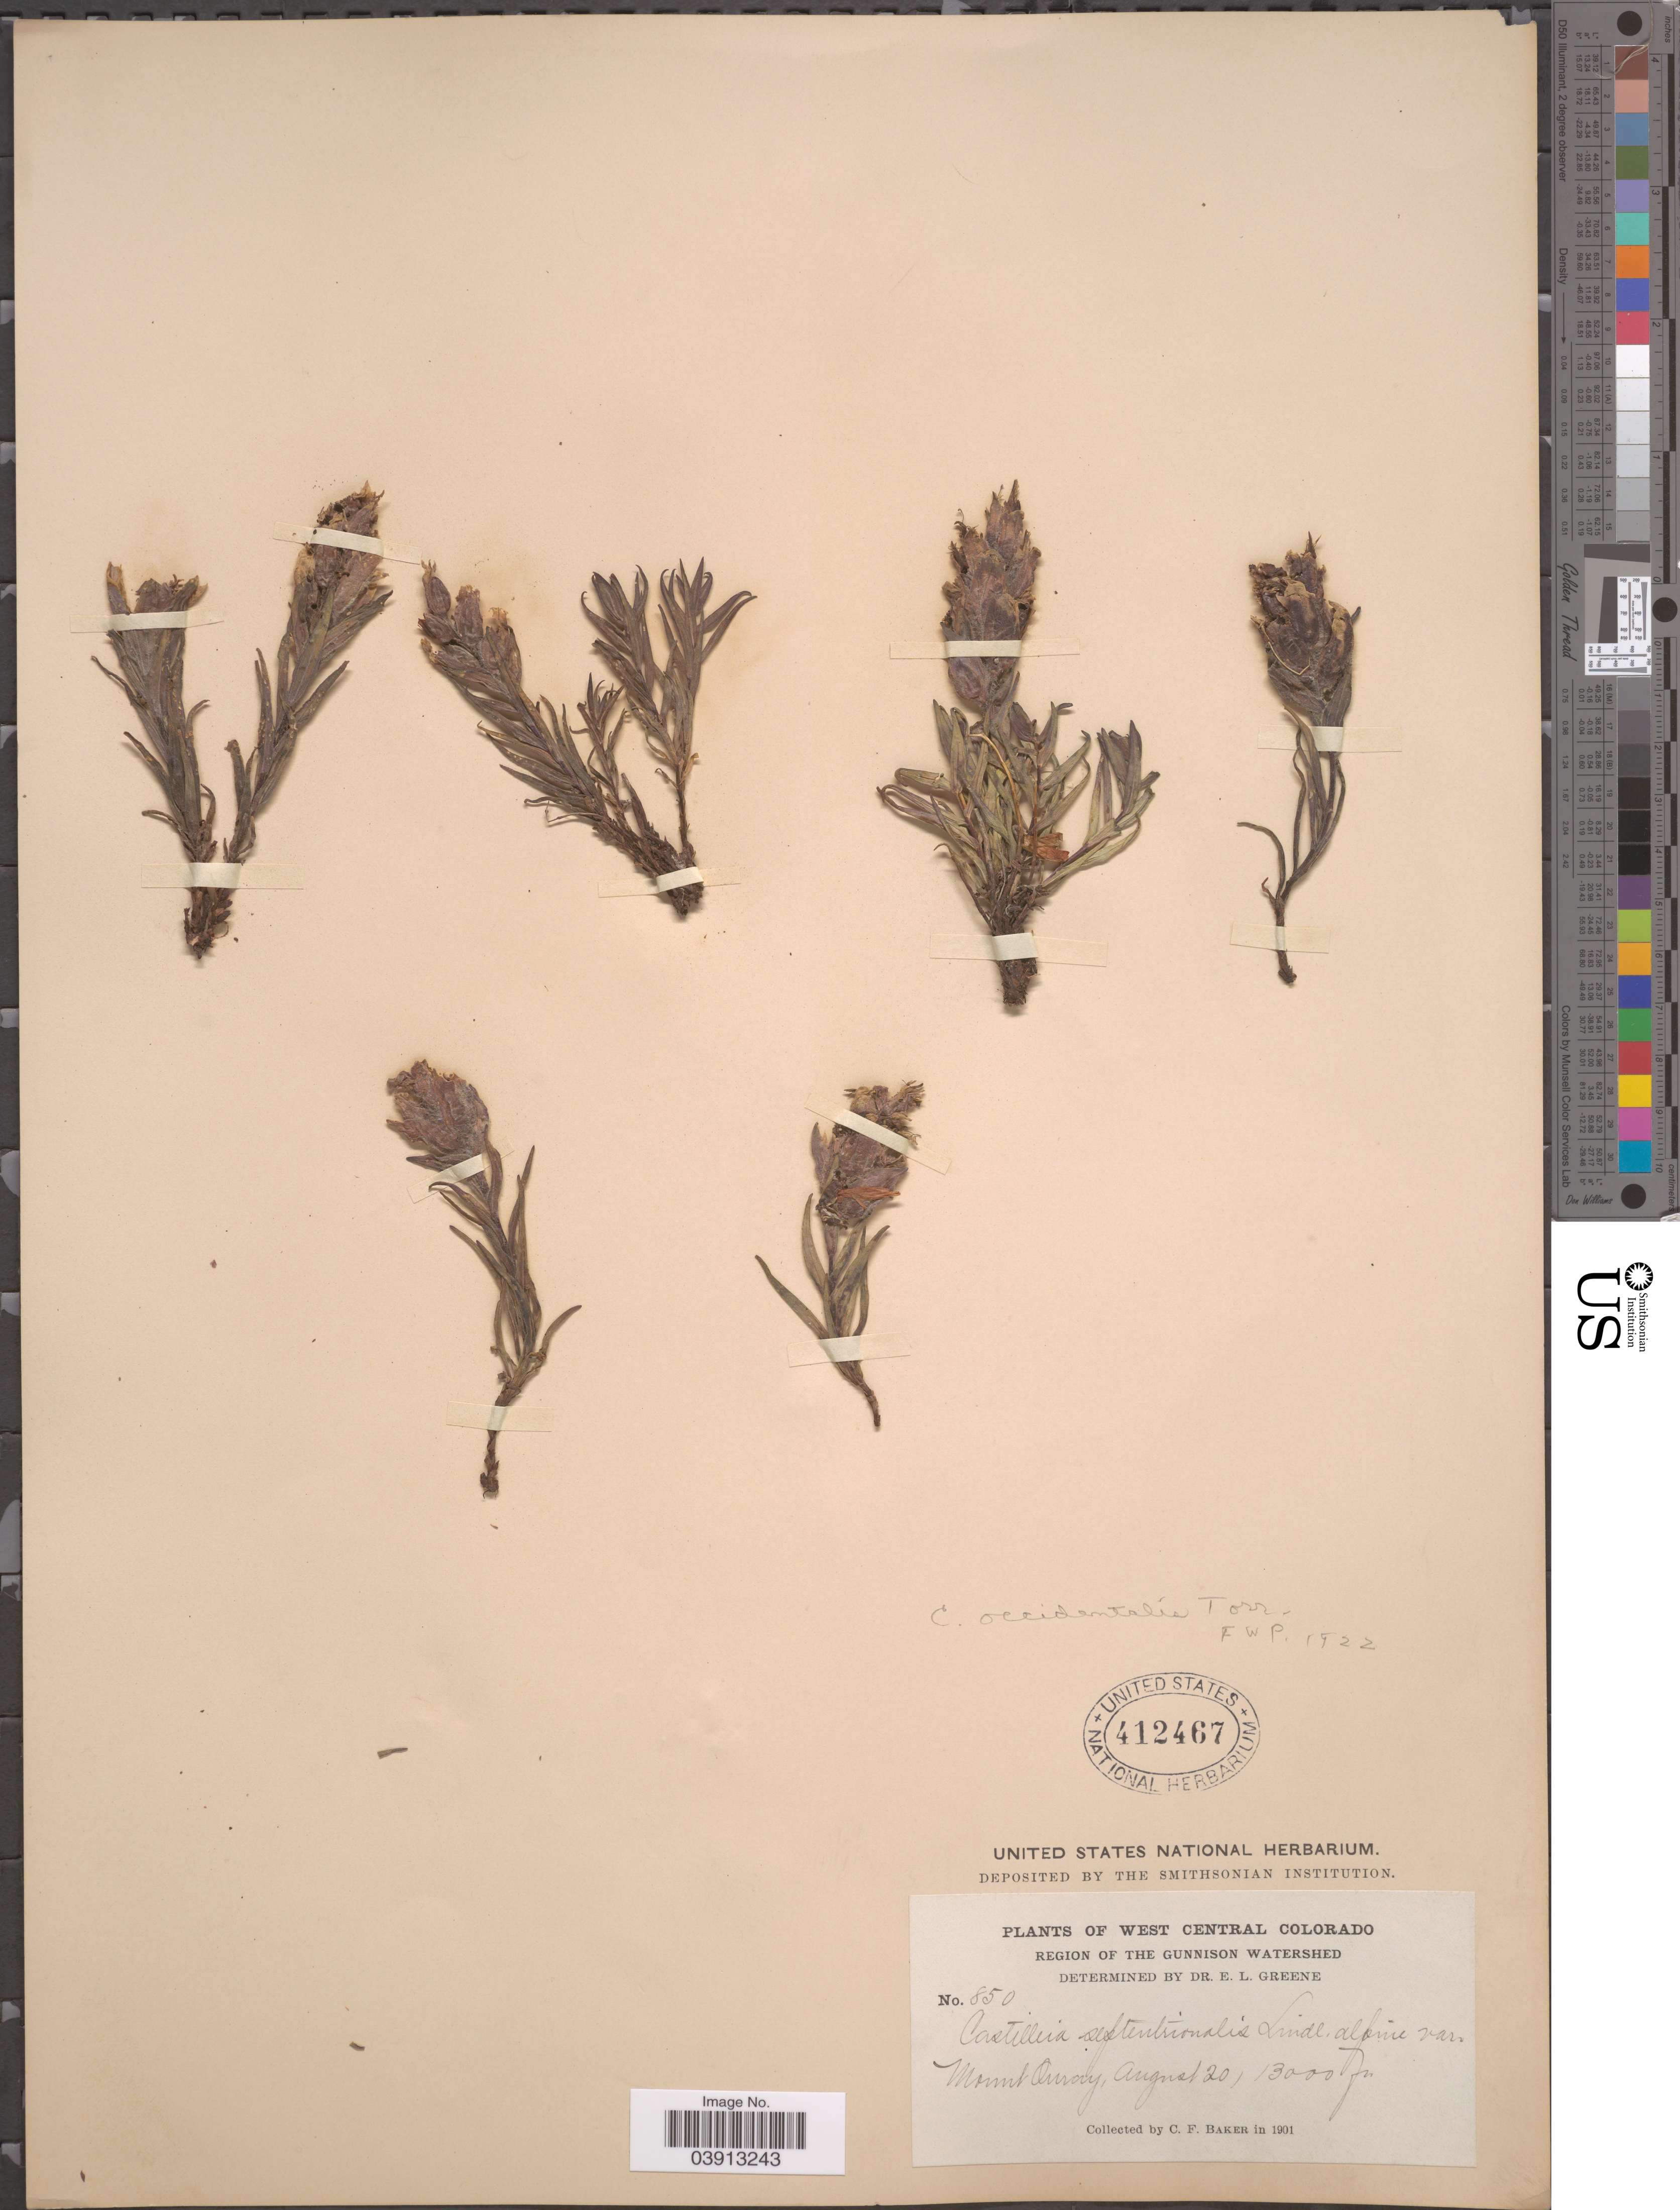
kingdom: Plantae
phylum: Tracheophyta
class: Magnoliopsida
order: Lamiales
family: Orobanchaceae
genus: Castilleja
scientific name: Castilleja occidentalis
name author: Torr.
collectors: C. F. Baker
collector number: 850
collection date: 1901-08-20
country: United States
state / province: Colorado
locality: West Central Colorado. Region of the Gunnison watershed. Mount Ouray.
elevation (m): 3962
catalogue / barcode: US 412467